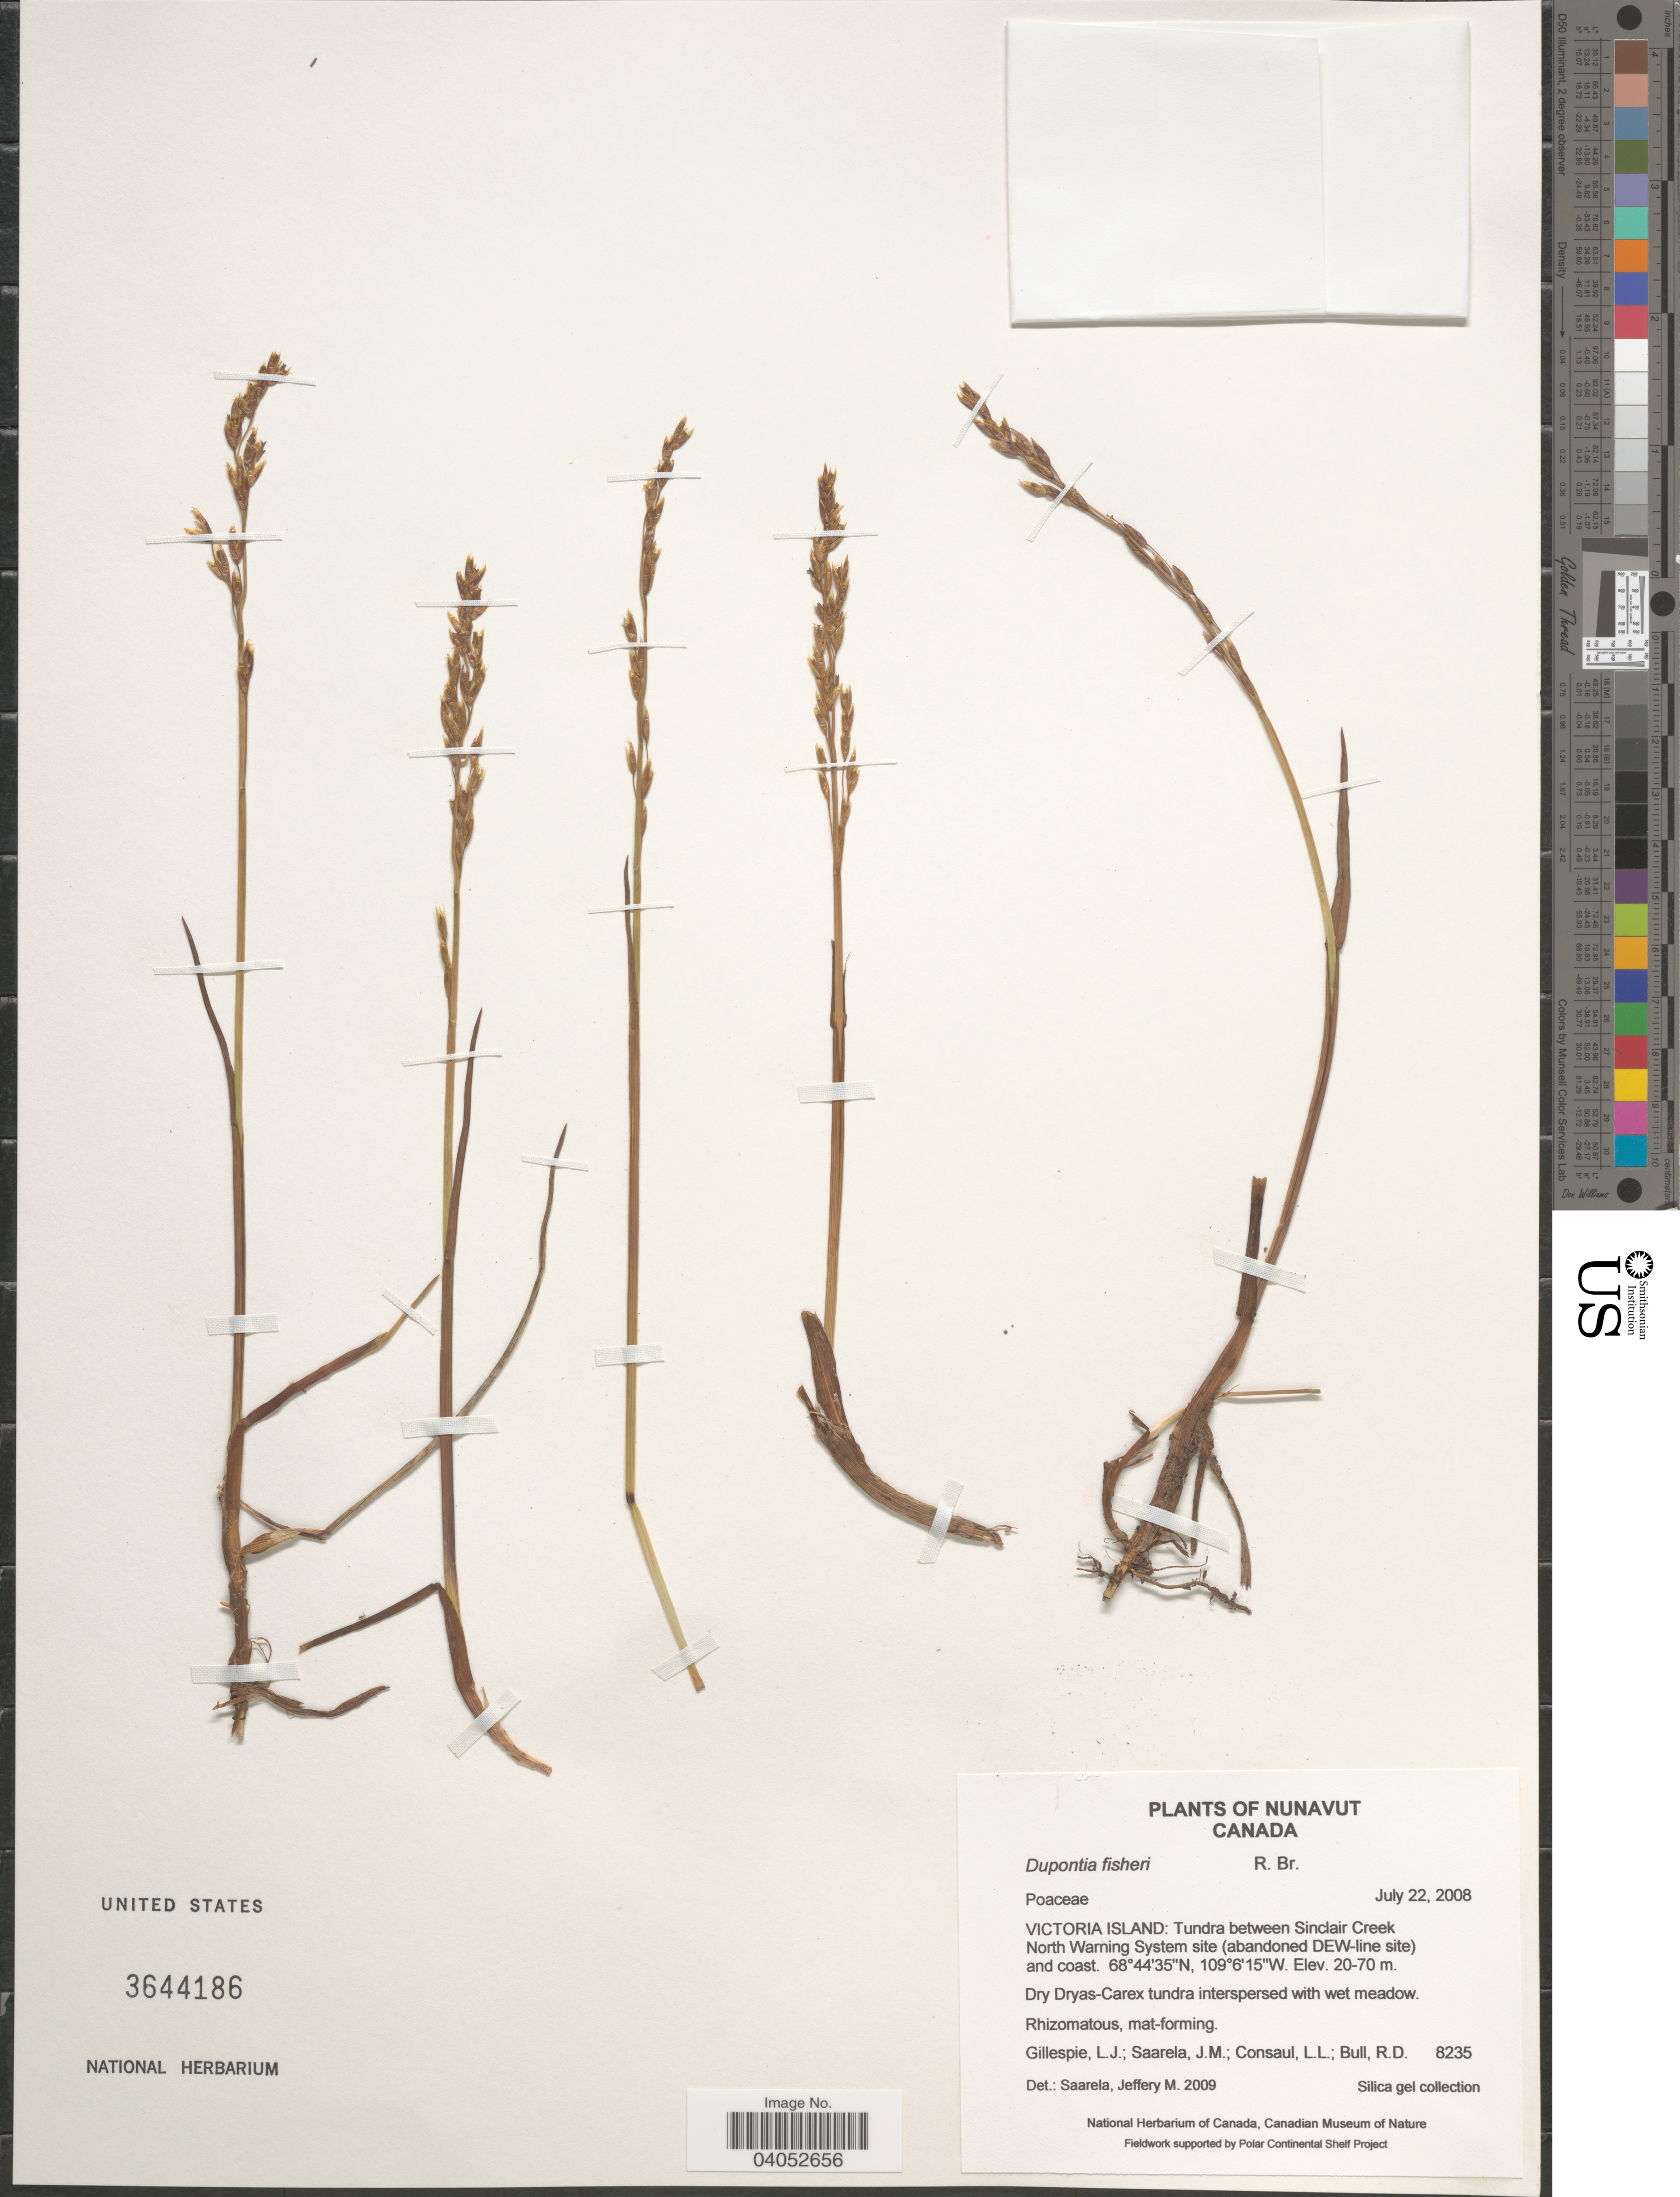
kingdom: Plantae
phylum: Tracheophyta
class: Liliopsida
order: Poales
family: Poaceae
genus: Dupontia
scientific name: Dupontia micrantha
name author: Holm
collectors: L. Gillespie, J. Saarela, L. Consaul & R. Bull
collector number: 8235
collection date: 2008-07-22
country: Canada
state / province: Nunavut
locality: Victoria Island: Tundra between Sinclair Creek North Warning System site (abandoned DEW-line site) and coast.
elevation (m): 20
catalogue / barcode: US 3644186